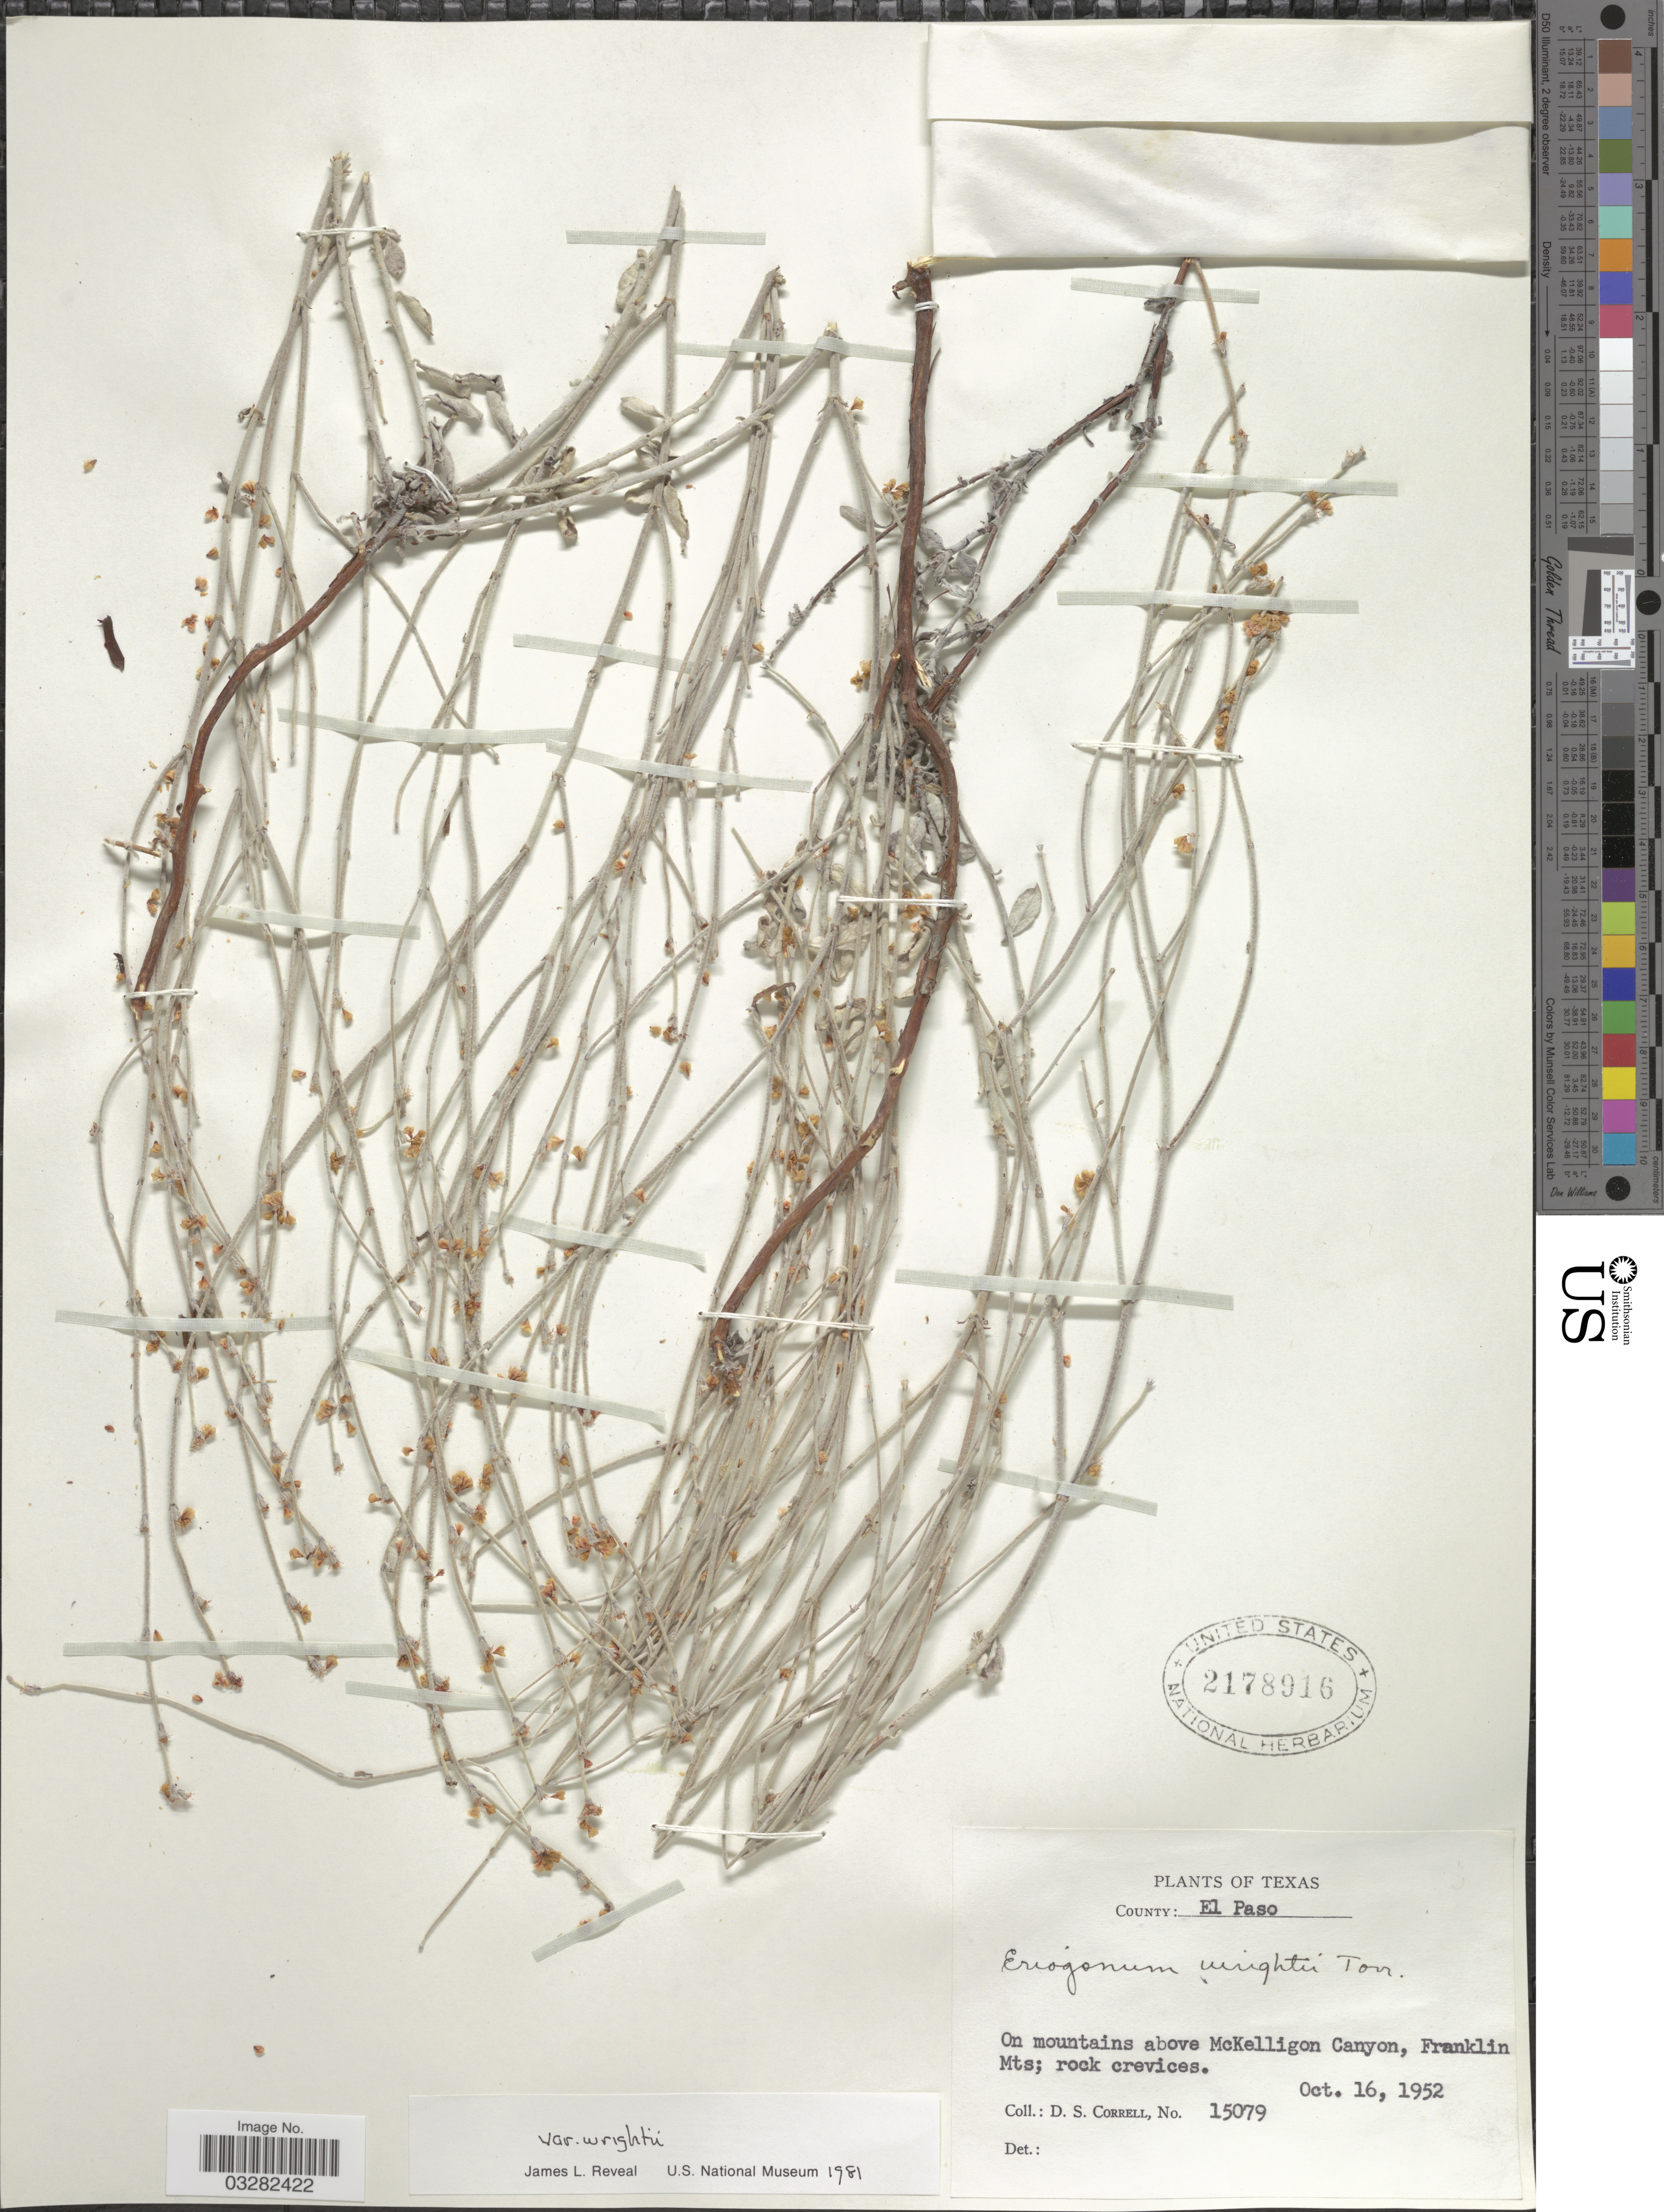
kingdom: Plantae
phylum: Tracheophyta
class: Magnoliopsida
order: Caryophyllales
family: Polygonaceae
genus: Eriogonum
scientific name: Eriogonum wrightii var. wrightii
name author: Torr. ex Benth.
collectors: D. S. Correll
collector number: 15079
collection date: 1952-10-16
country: United States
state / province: Texas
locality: County: El Paso. On mountains above McKelligon Canyon, Franklin Mts.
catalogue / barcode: US 2178916